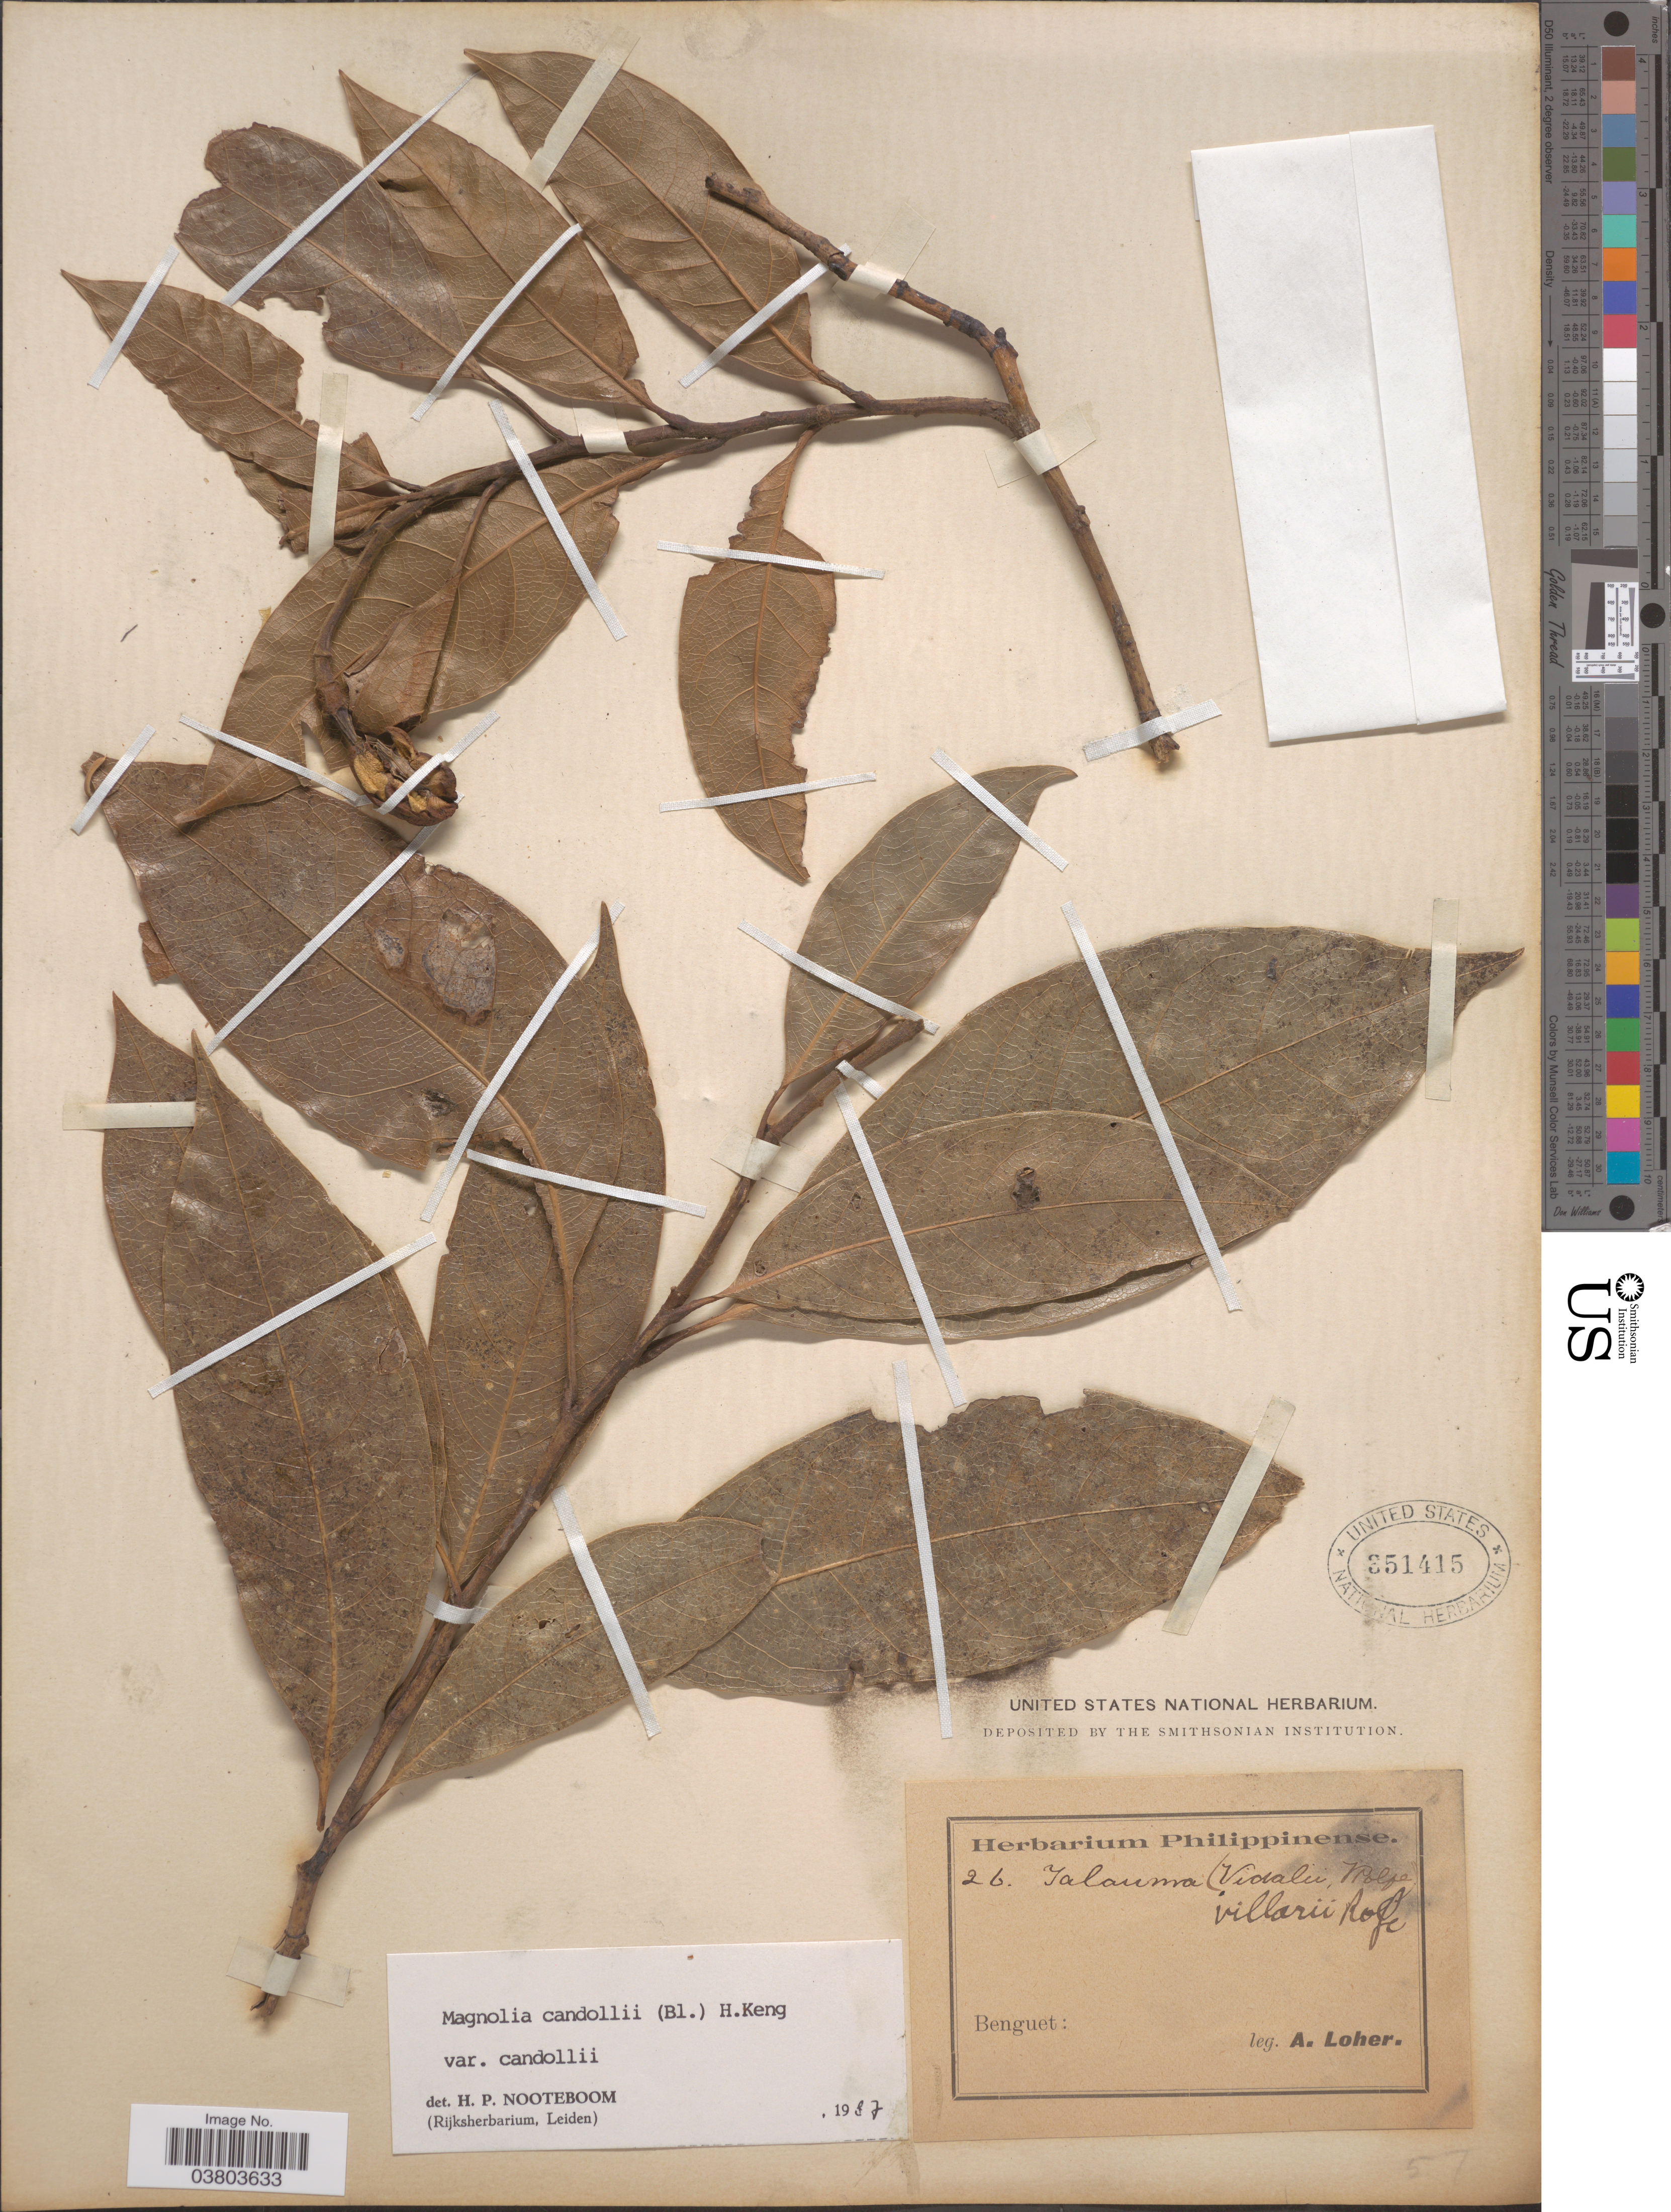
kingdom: Plantae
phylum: Tracheophyta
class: Magnoliopsida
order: Magnoliales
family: Magnoliaceae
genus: Magnolia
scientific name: Magnolia candollei var. candollei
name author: Link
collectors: A. Loher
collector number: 26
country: Philippines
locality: Benguet.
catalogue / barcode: US 351415